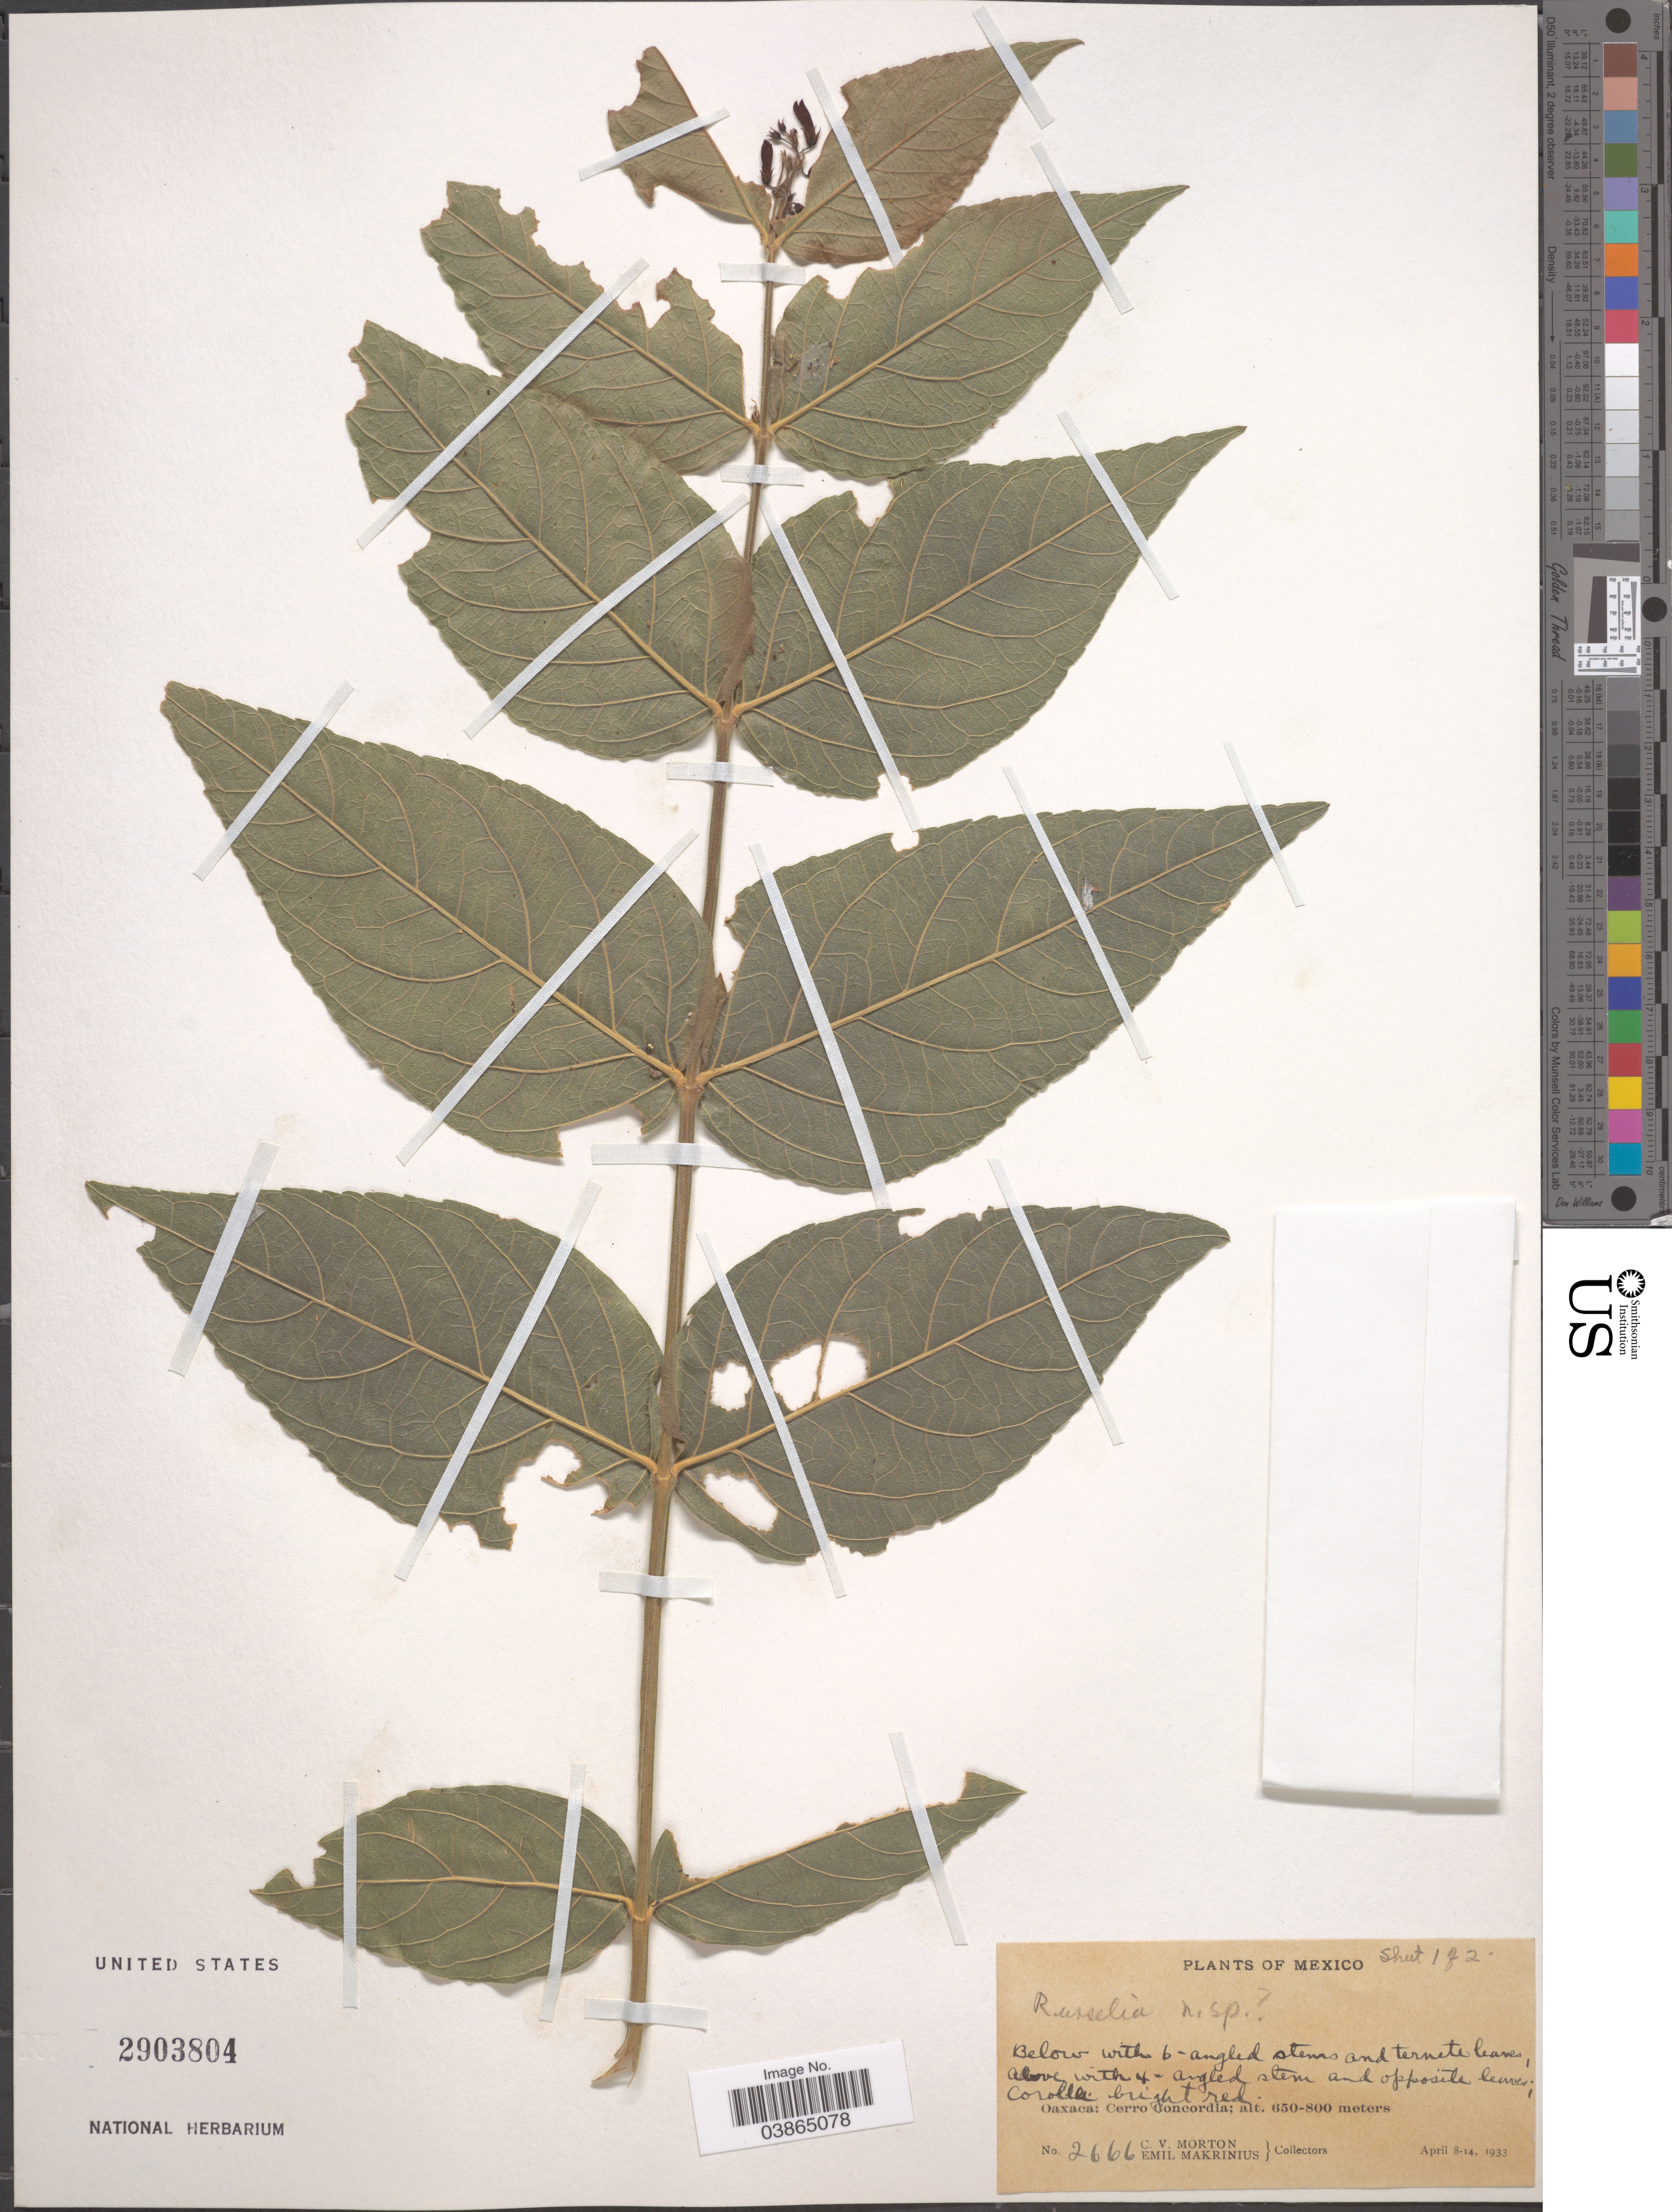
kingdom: Plantae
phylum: Tracheophyta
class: Magnoliopsida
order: Lamiales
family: Plantaginaceae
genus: Russelia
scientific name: Russelia sp.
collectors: C. V. Morton & E. Makrinius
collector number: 2666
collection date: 1933-04-08/1933-04-14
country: Mexico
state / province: Oaxaca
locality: Cerro Concordia.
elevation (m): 650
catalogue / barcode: US 2903804